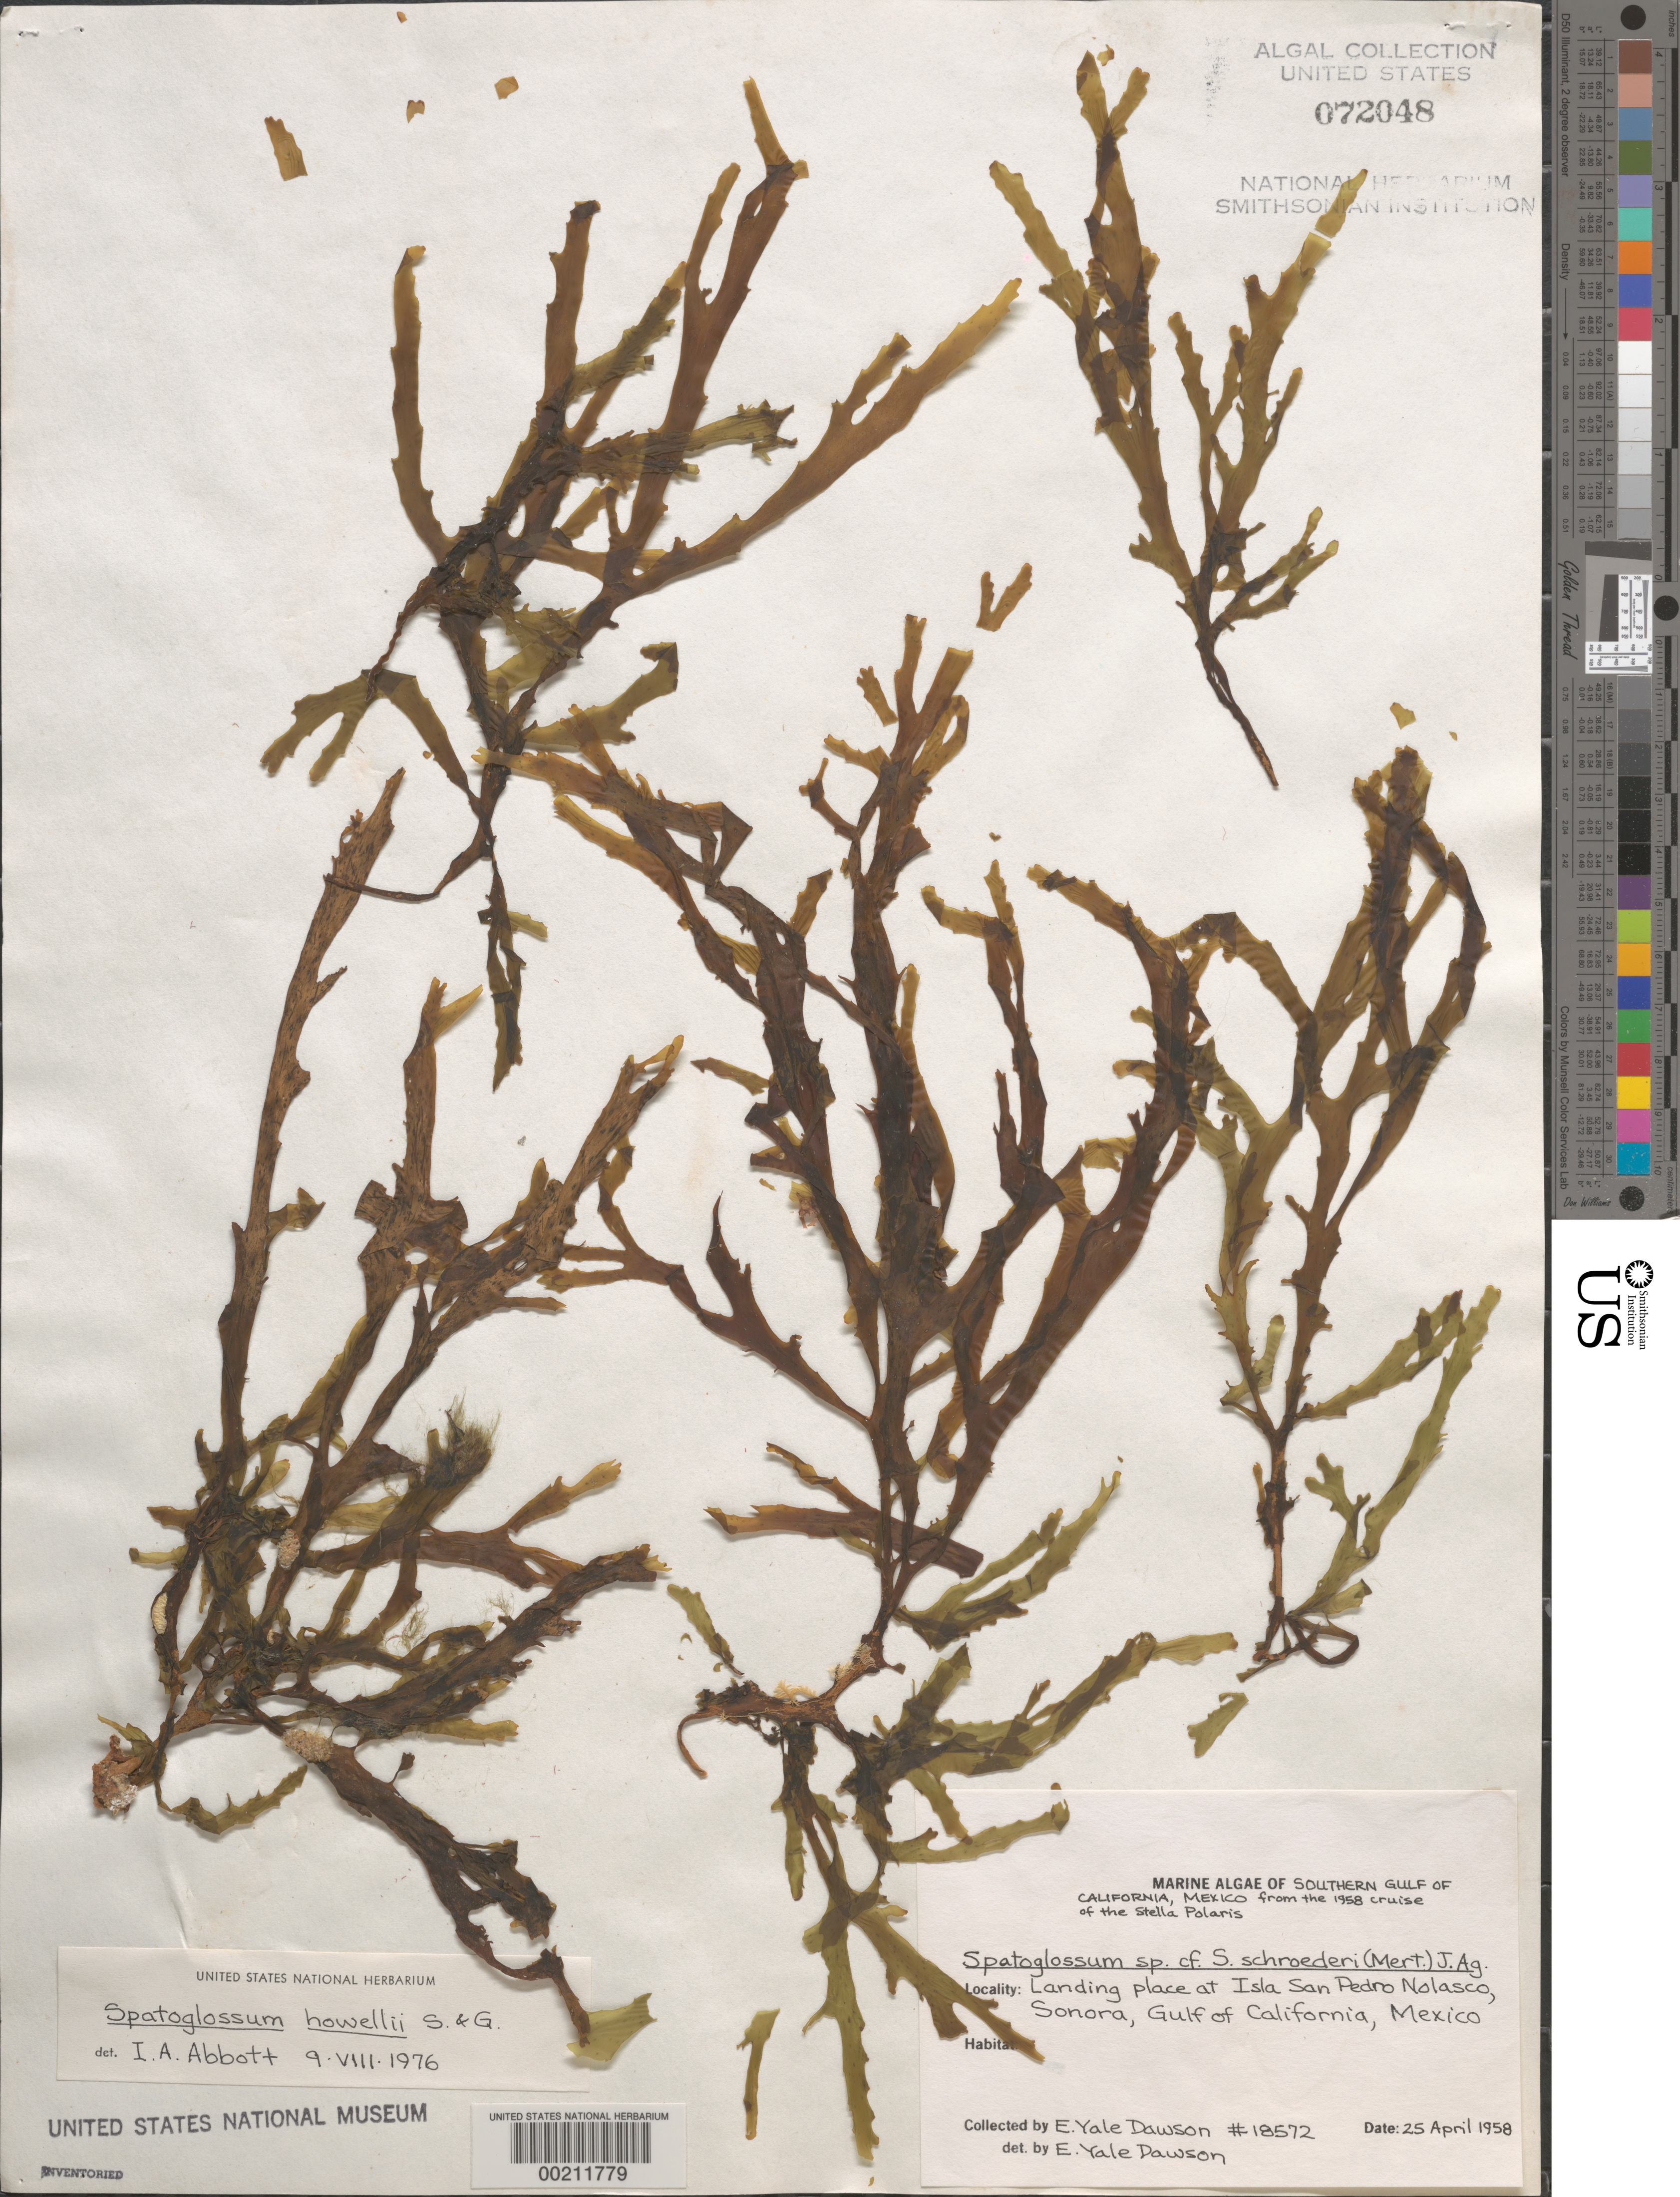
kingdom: Chromista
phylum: Ochrophyta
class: Phaeophyceae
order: Dictyotales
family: Dictyotaceae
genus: Spatoglossum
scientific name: Spatoglossum howellii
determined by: Abbott, Isabella A.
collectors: E. Y. Dawson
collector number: EYD 18572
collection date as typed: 25 Apr 1958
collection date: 1958-04-25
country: Mexico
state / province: Sonora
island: Isla San Pedro Nolasco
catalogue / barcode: US 72048